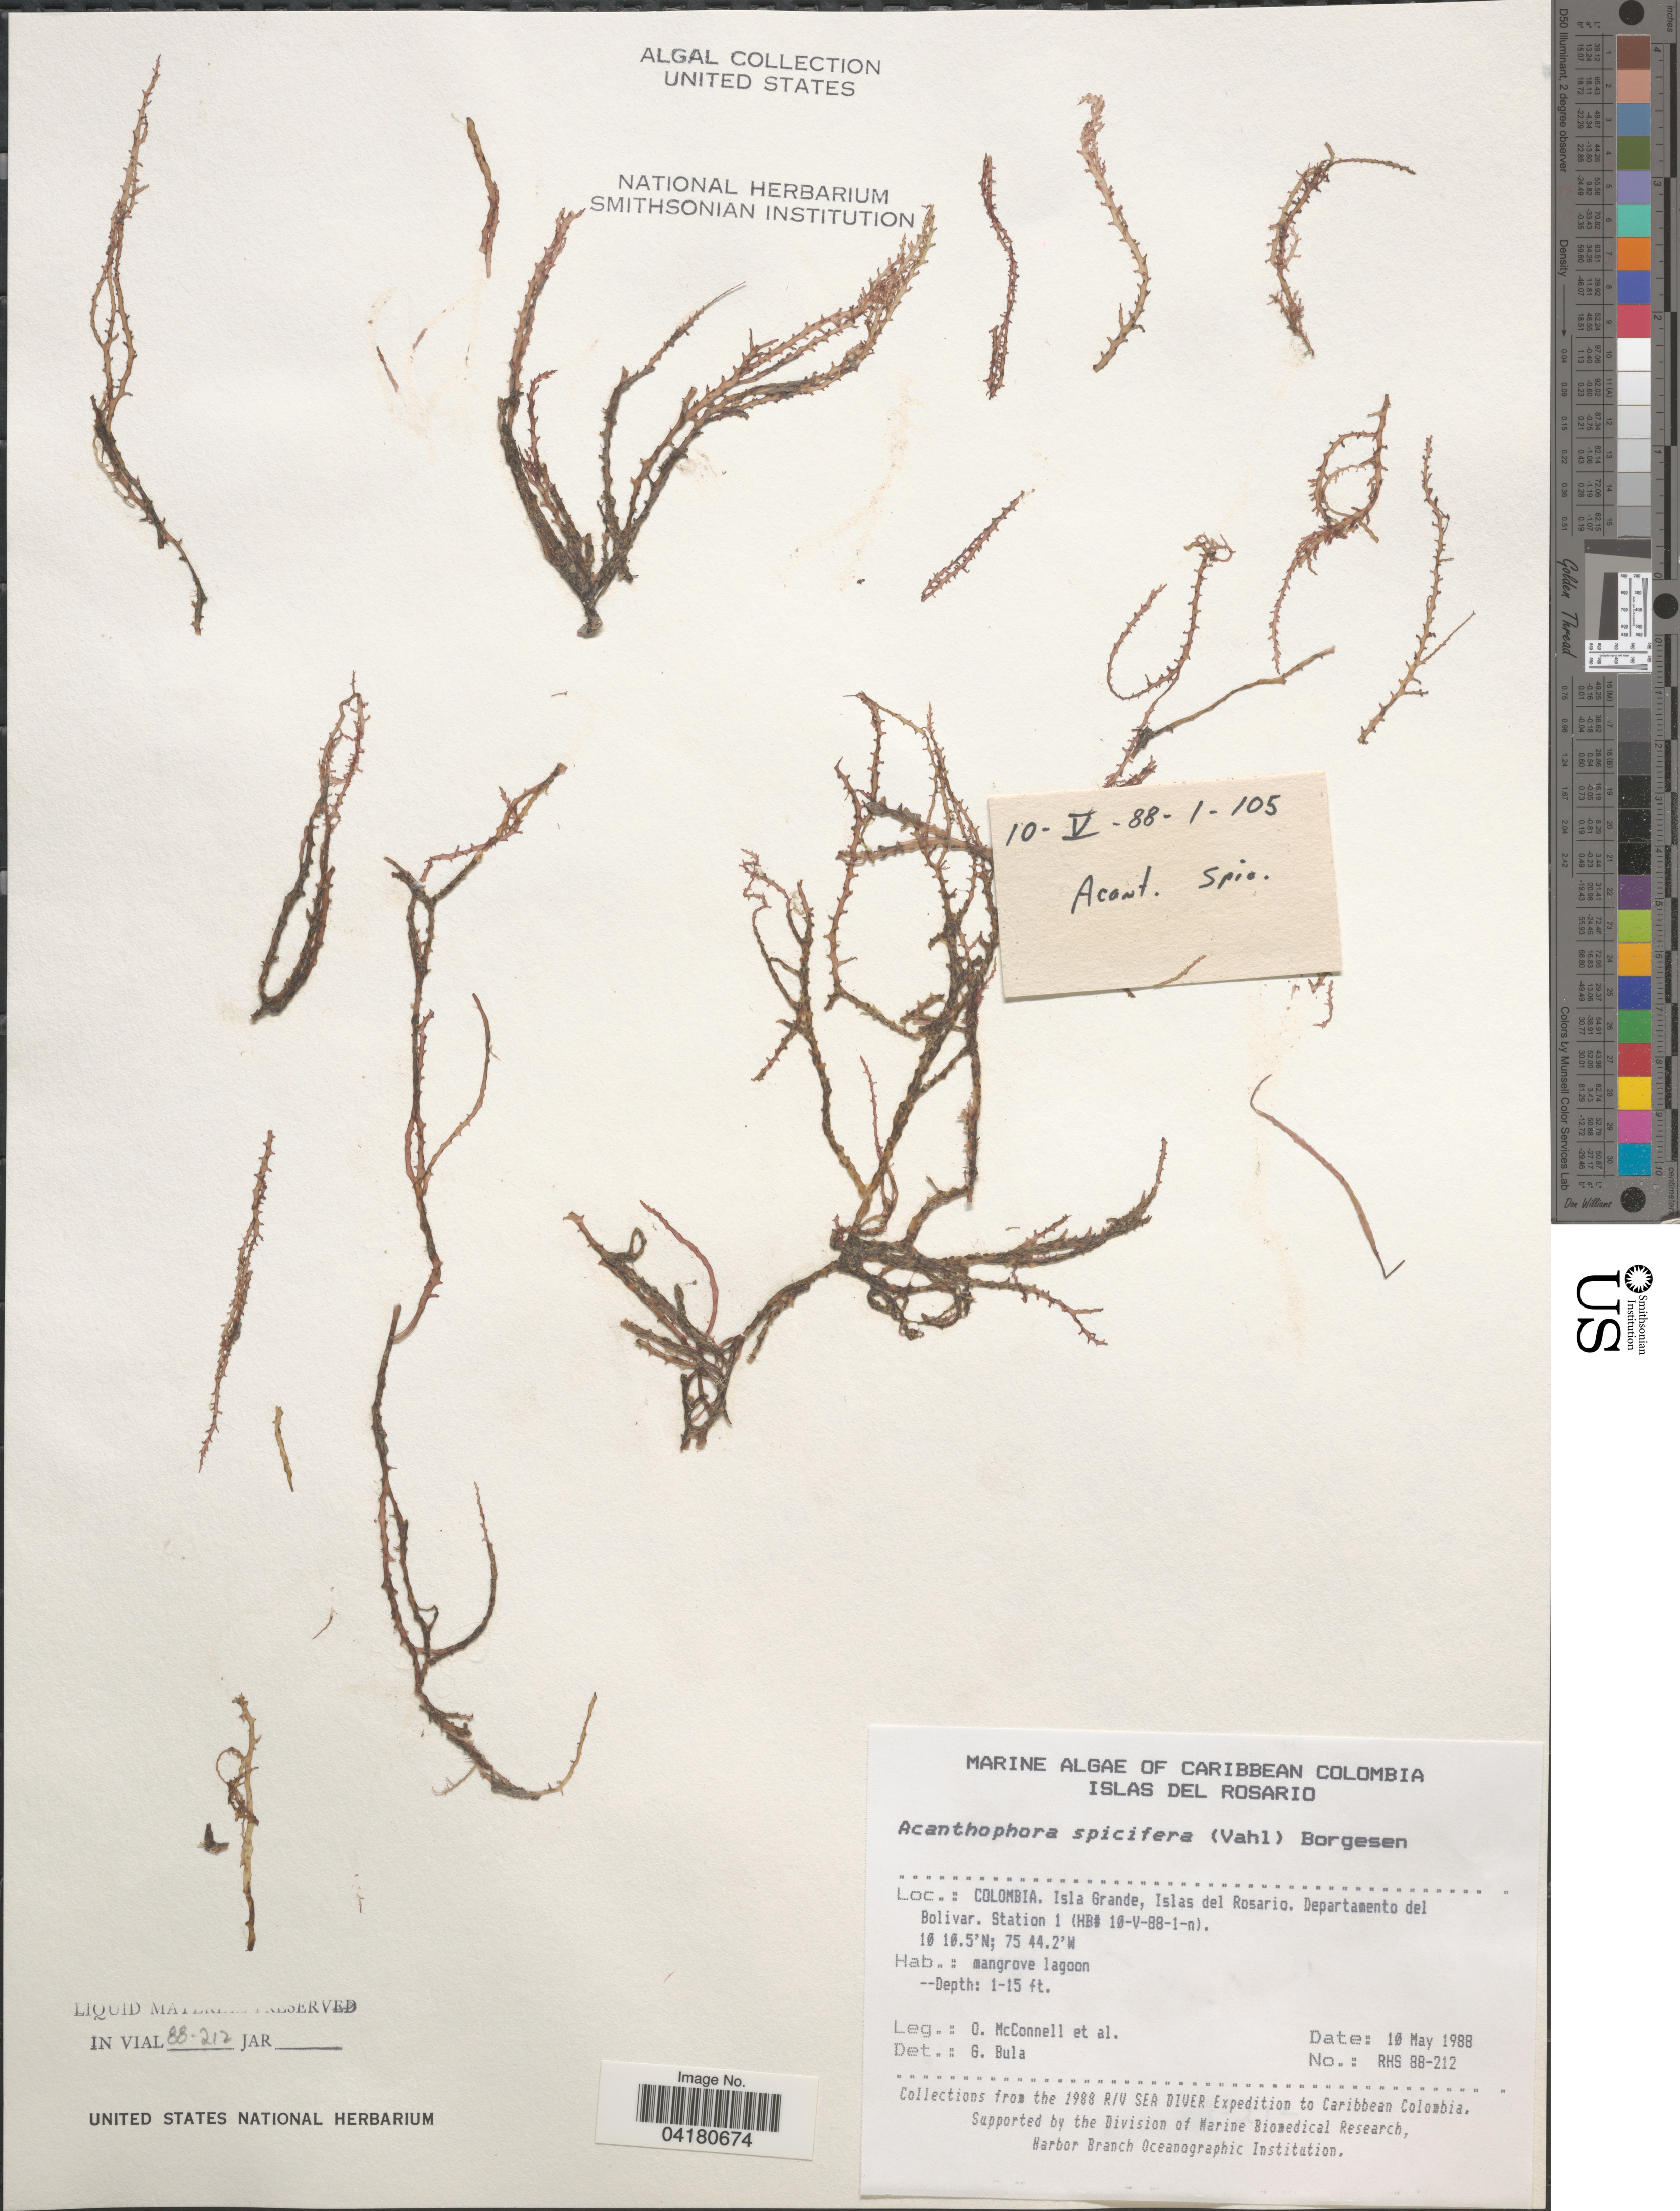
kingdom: Plantae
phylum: Rhodophyta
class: Florideophyceae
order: Ceramiales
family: Rhodomelaceae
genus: Acanthophora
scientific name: Acanthophora spicifera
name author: (Vahl) Børgesen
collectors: O. McConnell & et al.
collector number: RHS88-212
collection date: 1988-05-10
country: Colombia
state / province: Bolívar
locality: Caribbean Colombia. Isla Grande, Islas del Rosario. Departamento del Bolivar. Station 1 (HB# 10-V-88-1-n). The 1988 R/V Sea Diver Expedition to Caribbean Colombia.